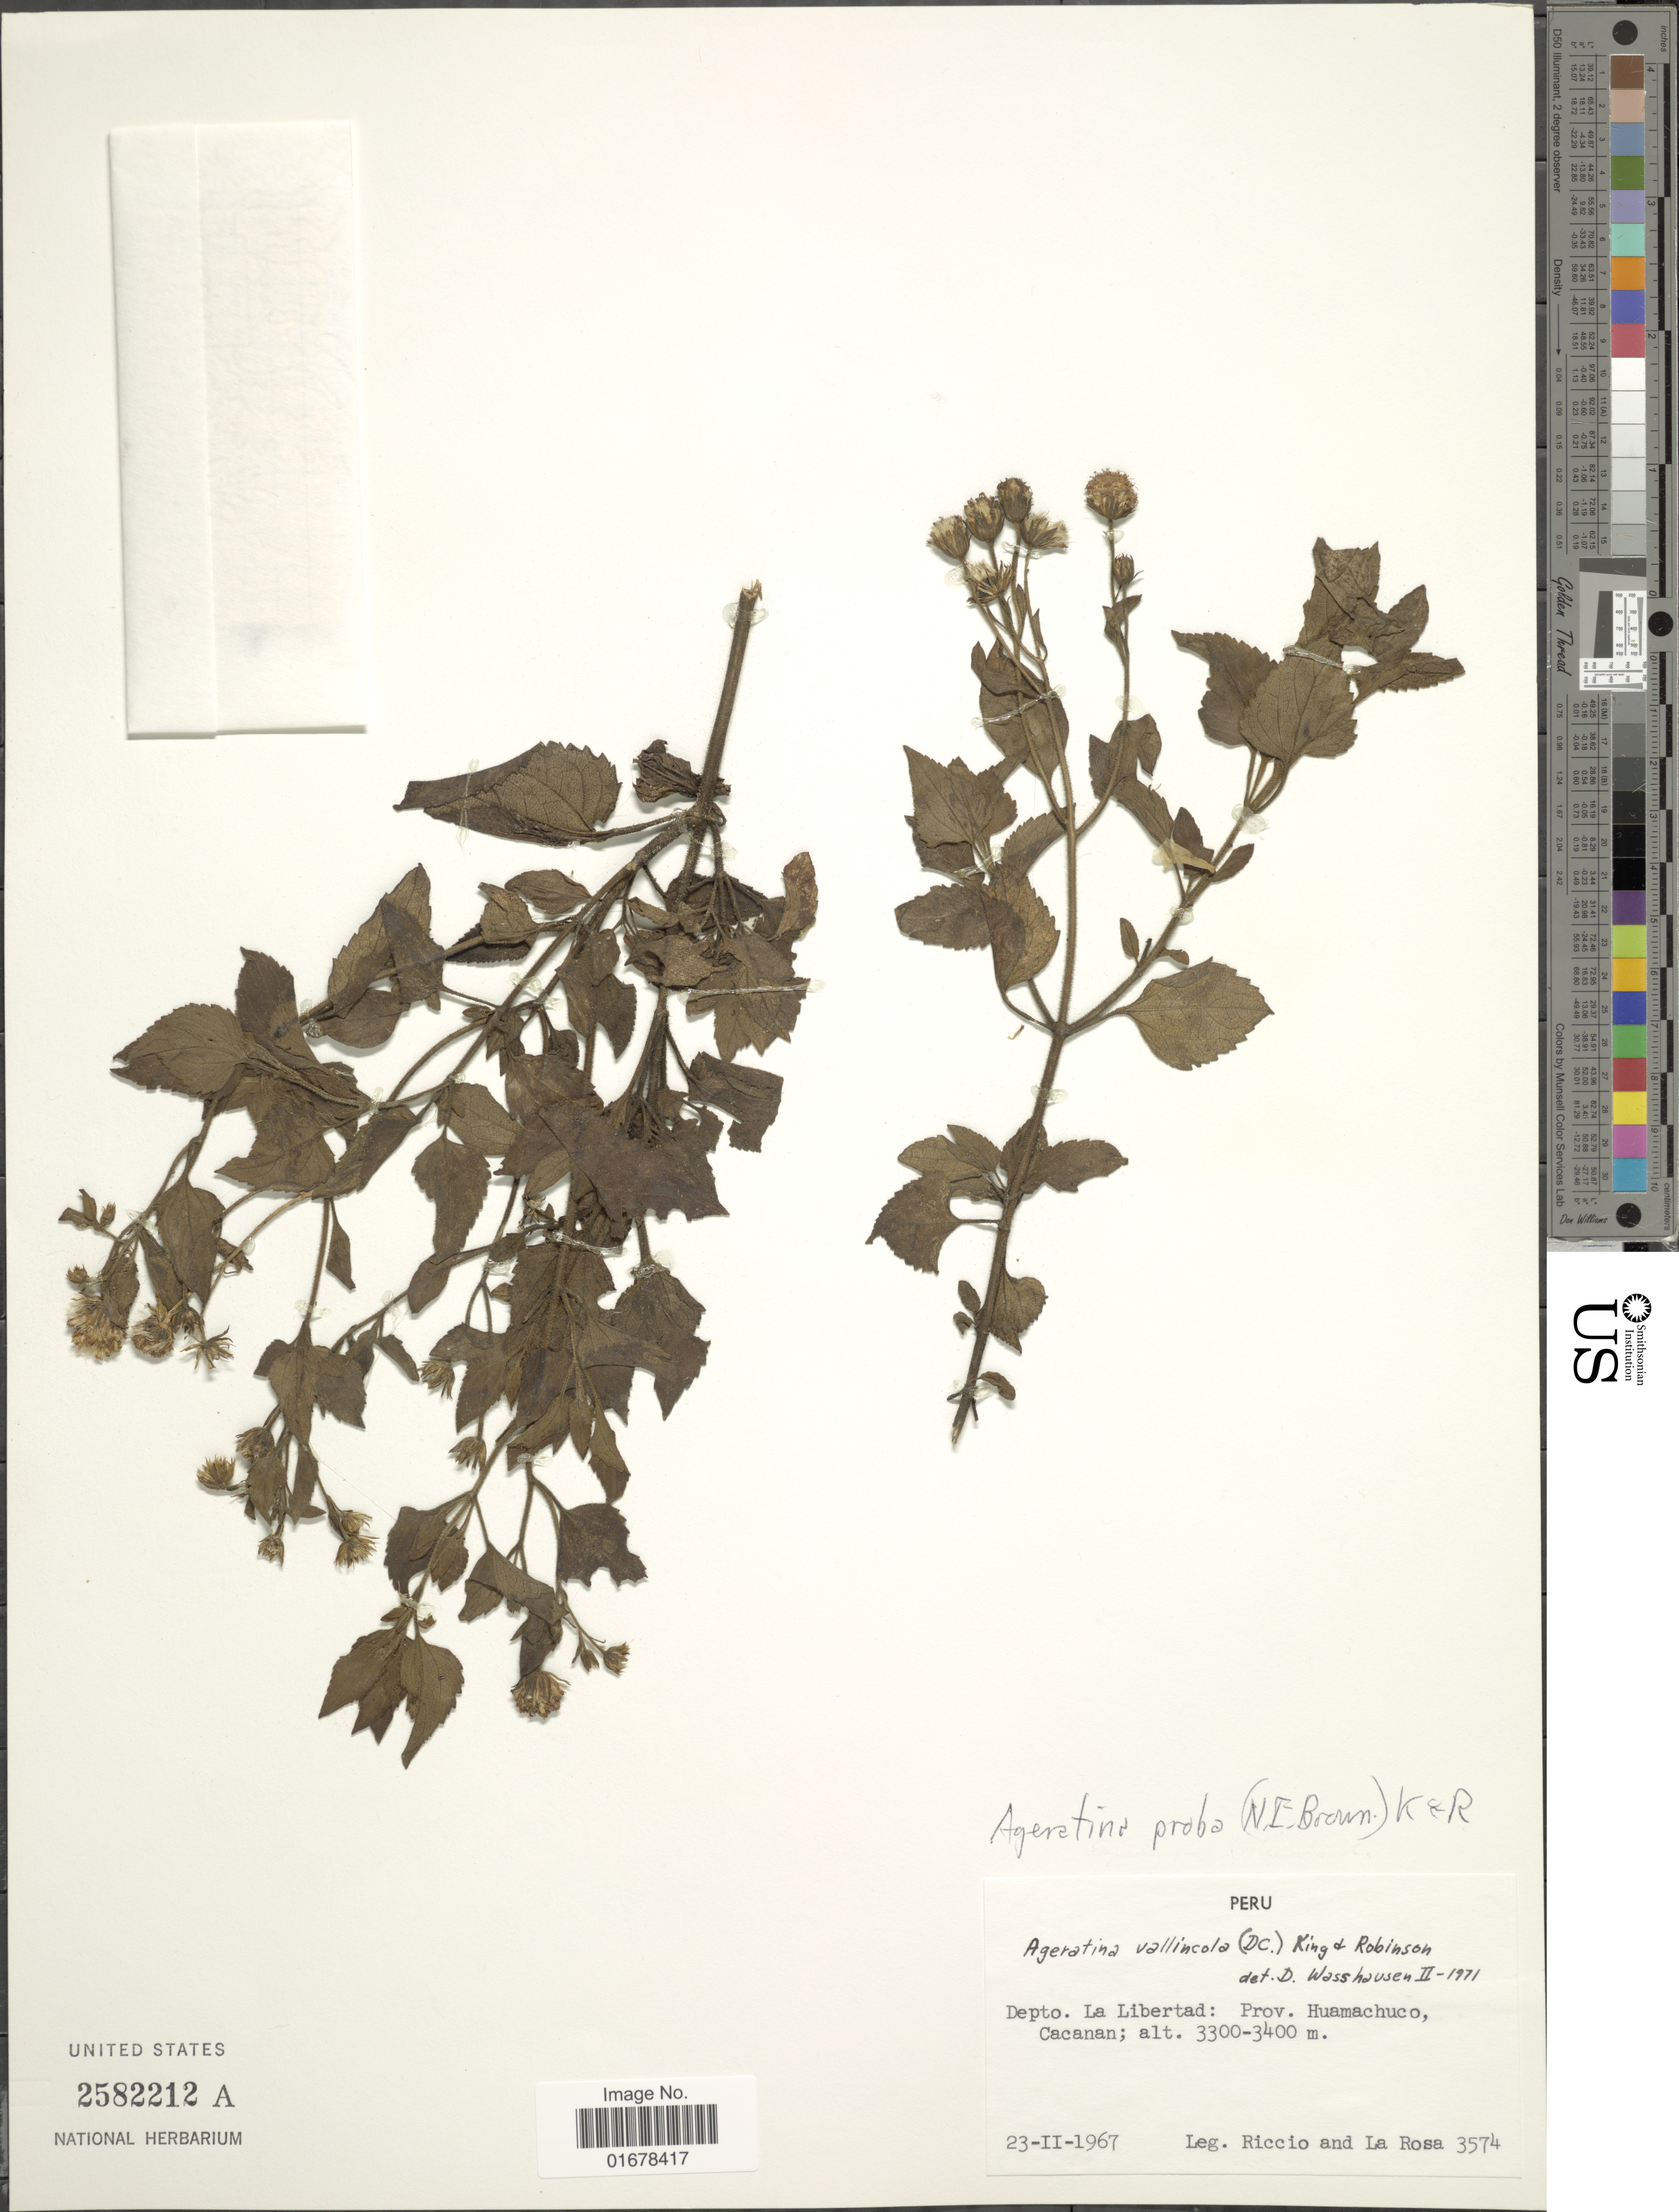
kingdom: Plantae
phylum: Tracheophyta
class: Magnoliopsida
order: Asterales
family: Asteraceae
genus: Ageratina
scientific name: Ageratina proba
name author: (N.E. Br.) R.M. King & H. Rob.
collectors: F. Riccio & -. La Rosa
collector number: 3574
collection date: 1967-02-23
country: Peru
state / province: La Libertad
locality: Depto. La Libertad, Prov. Huamachuco, Cacanan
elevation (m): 3300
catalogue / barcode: US 2582212A